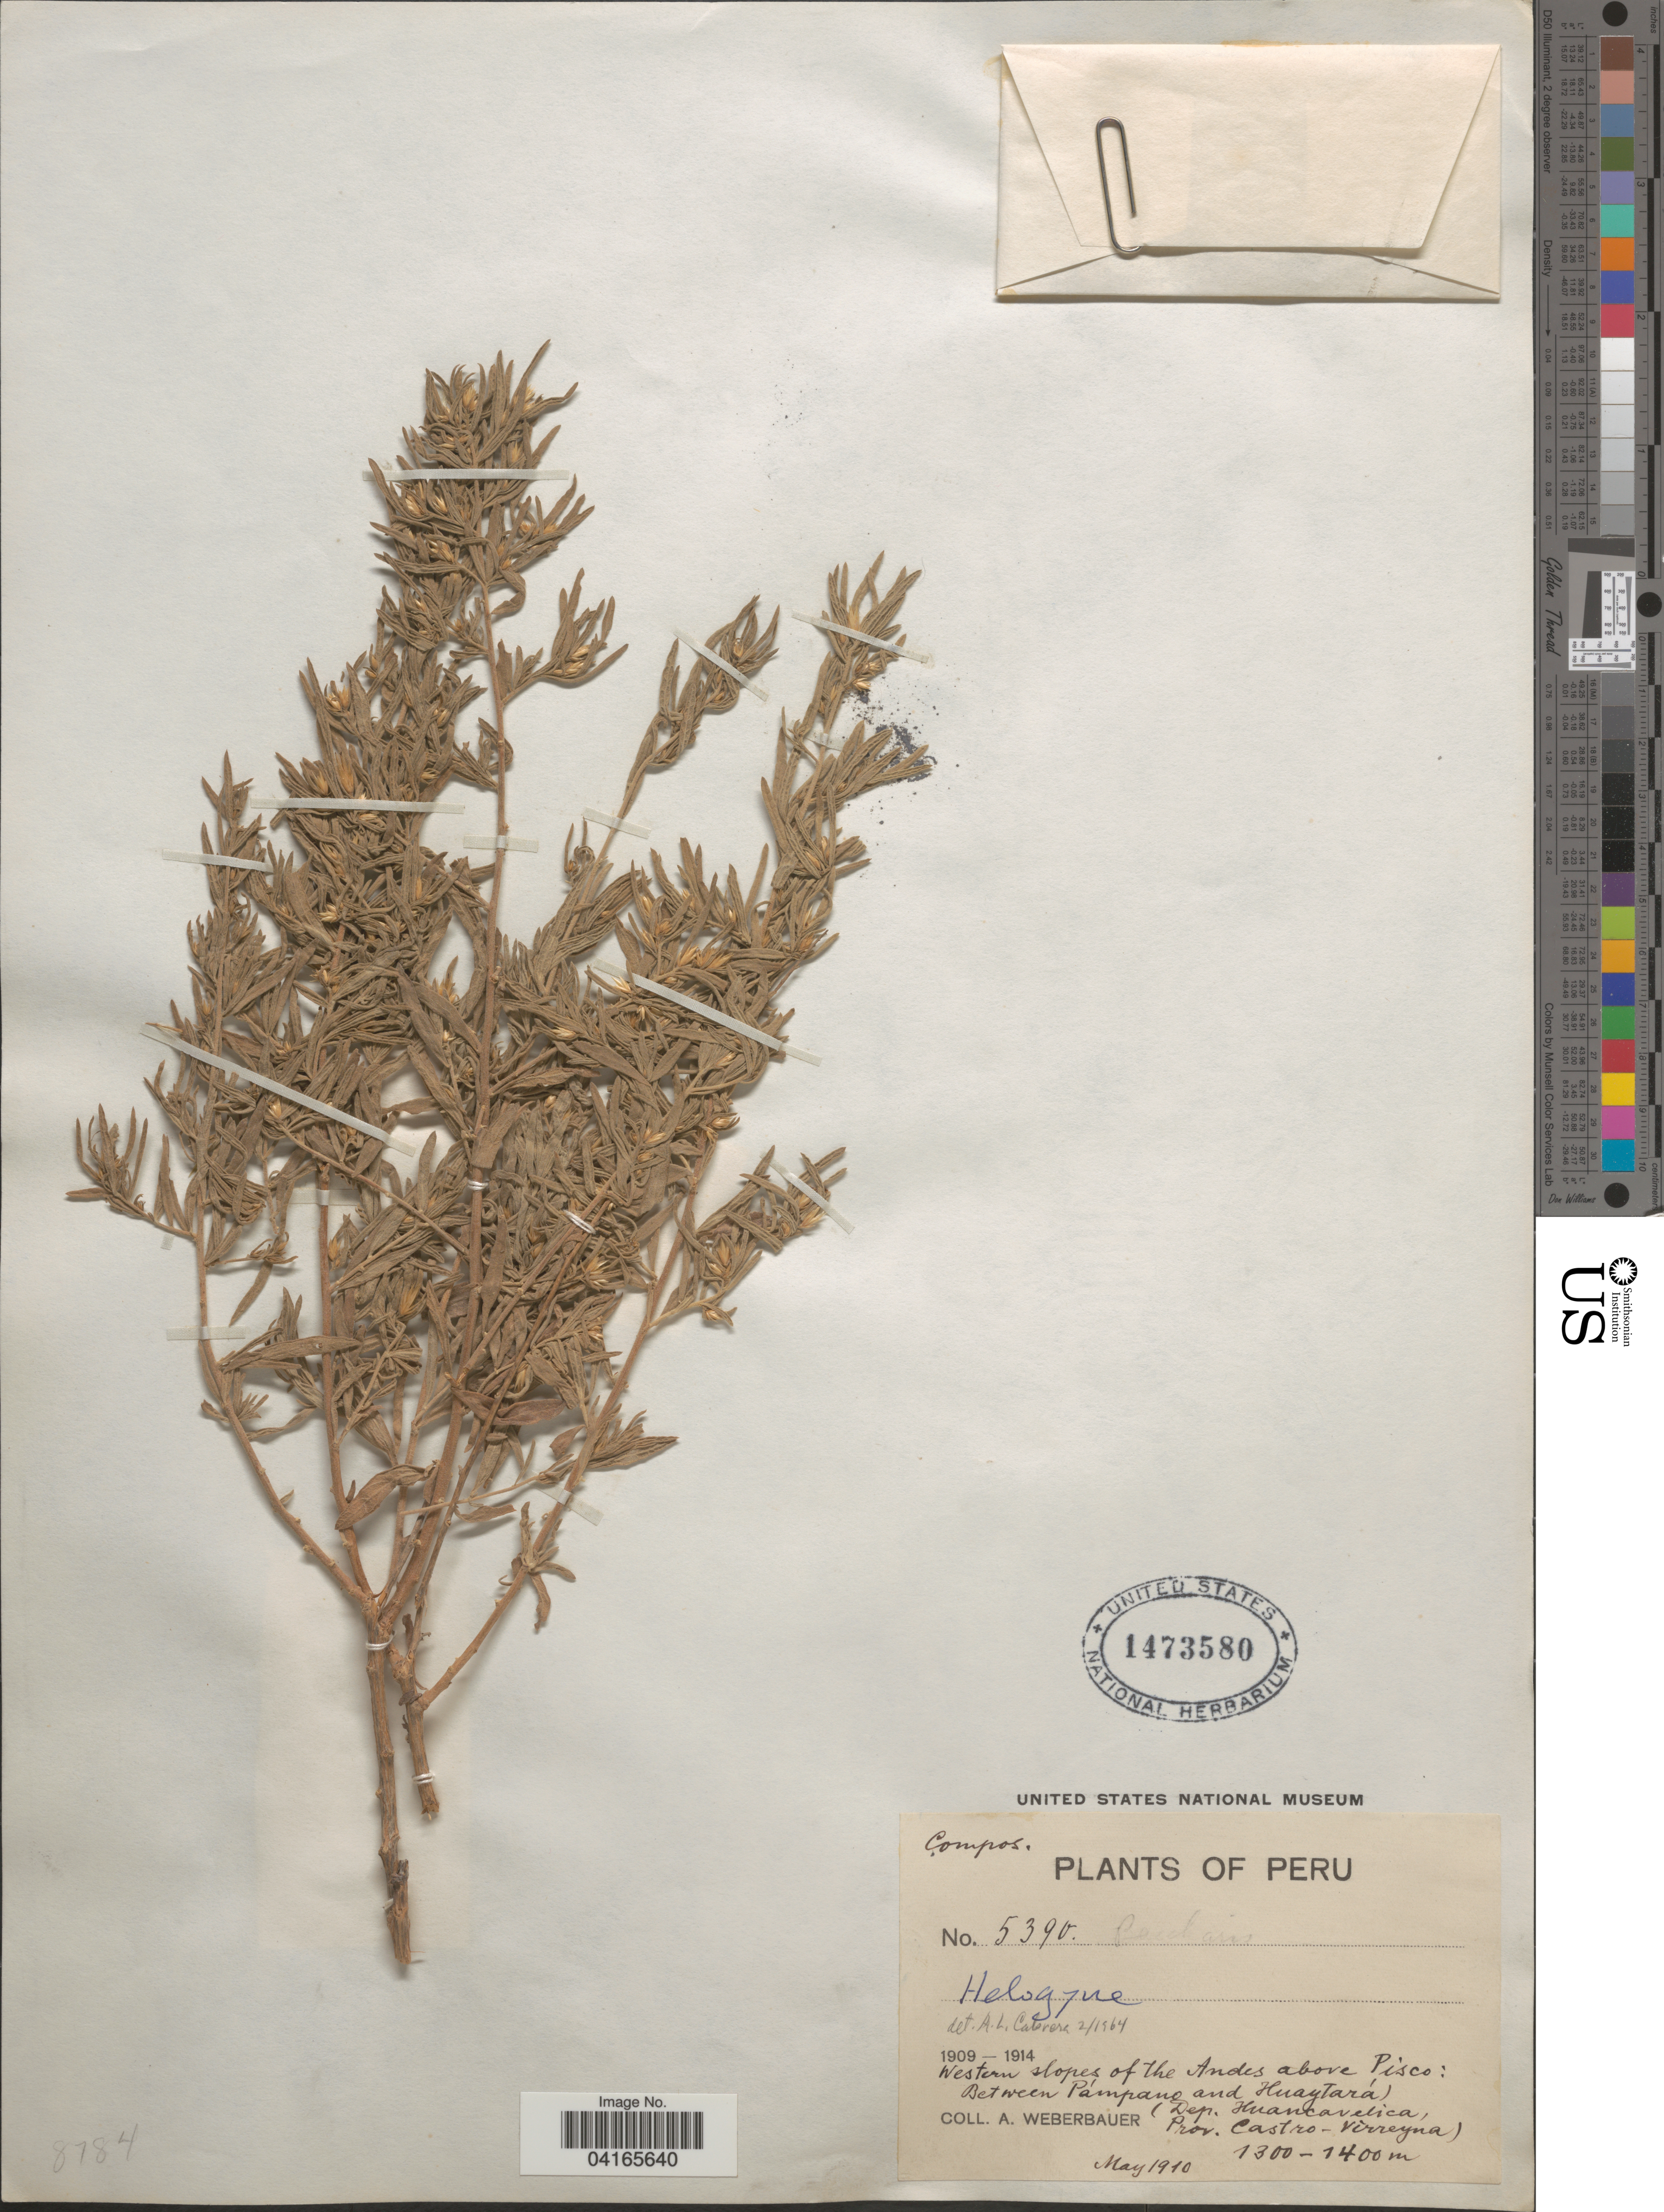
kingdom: Plantae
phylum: Tracheophyta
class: Magnoliopsida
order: Asterales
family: Asteraceae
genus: Helogyne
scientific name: Helogyne sp.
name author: Nutt.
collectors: A. Weberbauer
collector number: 5390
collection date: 1910-05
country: Peru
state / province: Huancavelica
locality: Western slopes of the Andes above Pisco: Between Pámpano and Huaytará. (Dep. Huancavelica, Prov. Castro-Virreyna).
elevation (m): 1300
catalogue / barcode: US 1473580